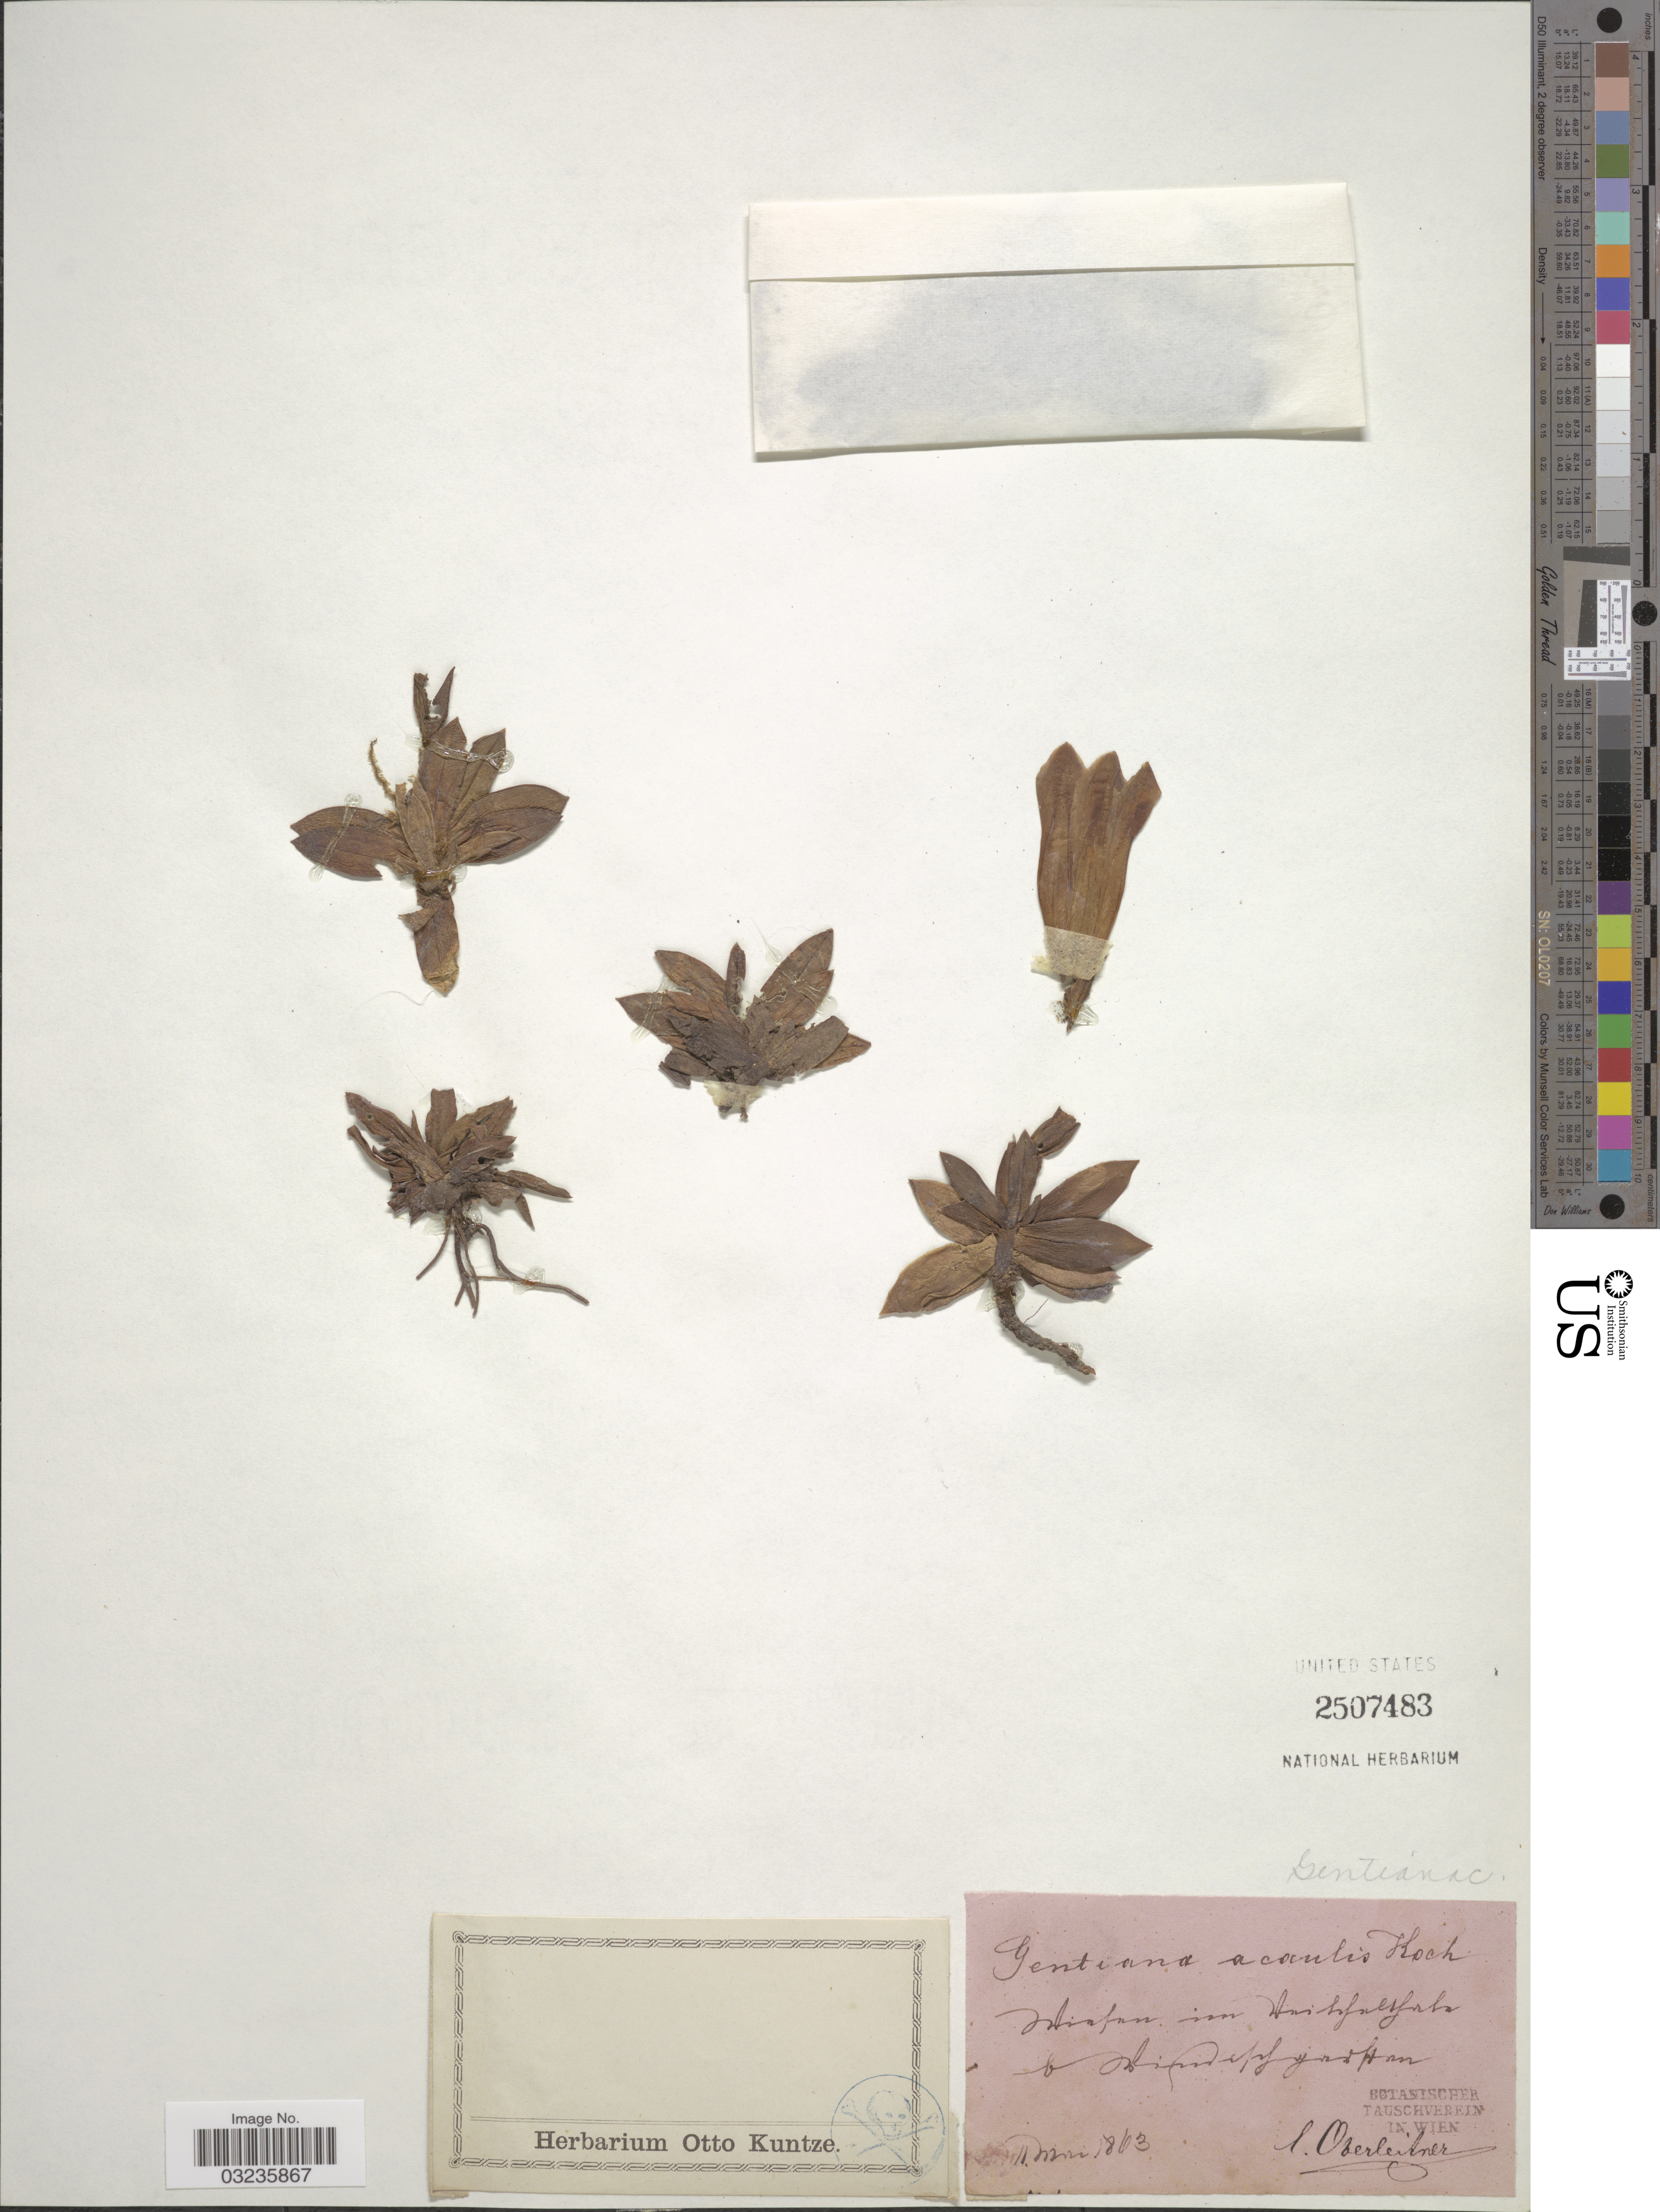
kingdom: Plantae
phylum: Tracheophyta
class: Magnoliopsida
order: Gentianales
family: Gentianaceae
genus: Gentiana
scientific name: Gentiana acaulis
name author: L.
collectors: L. Oberleidner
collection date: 1863-05-11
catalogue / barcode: US 2507483